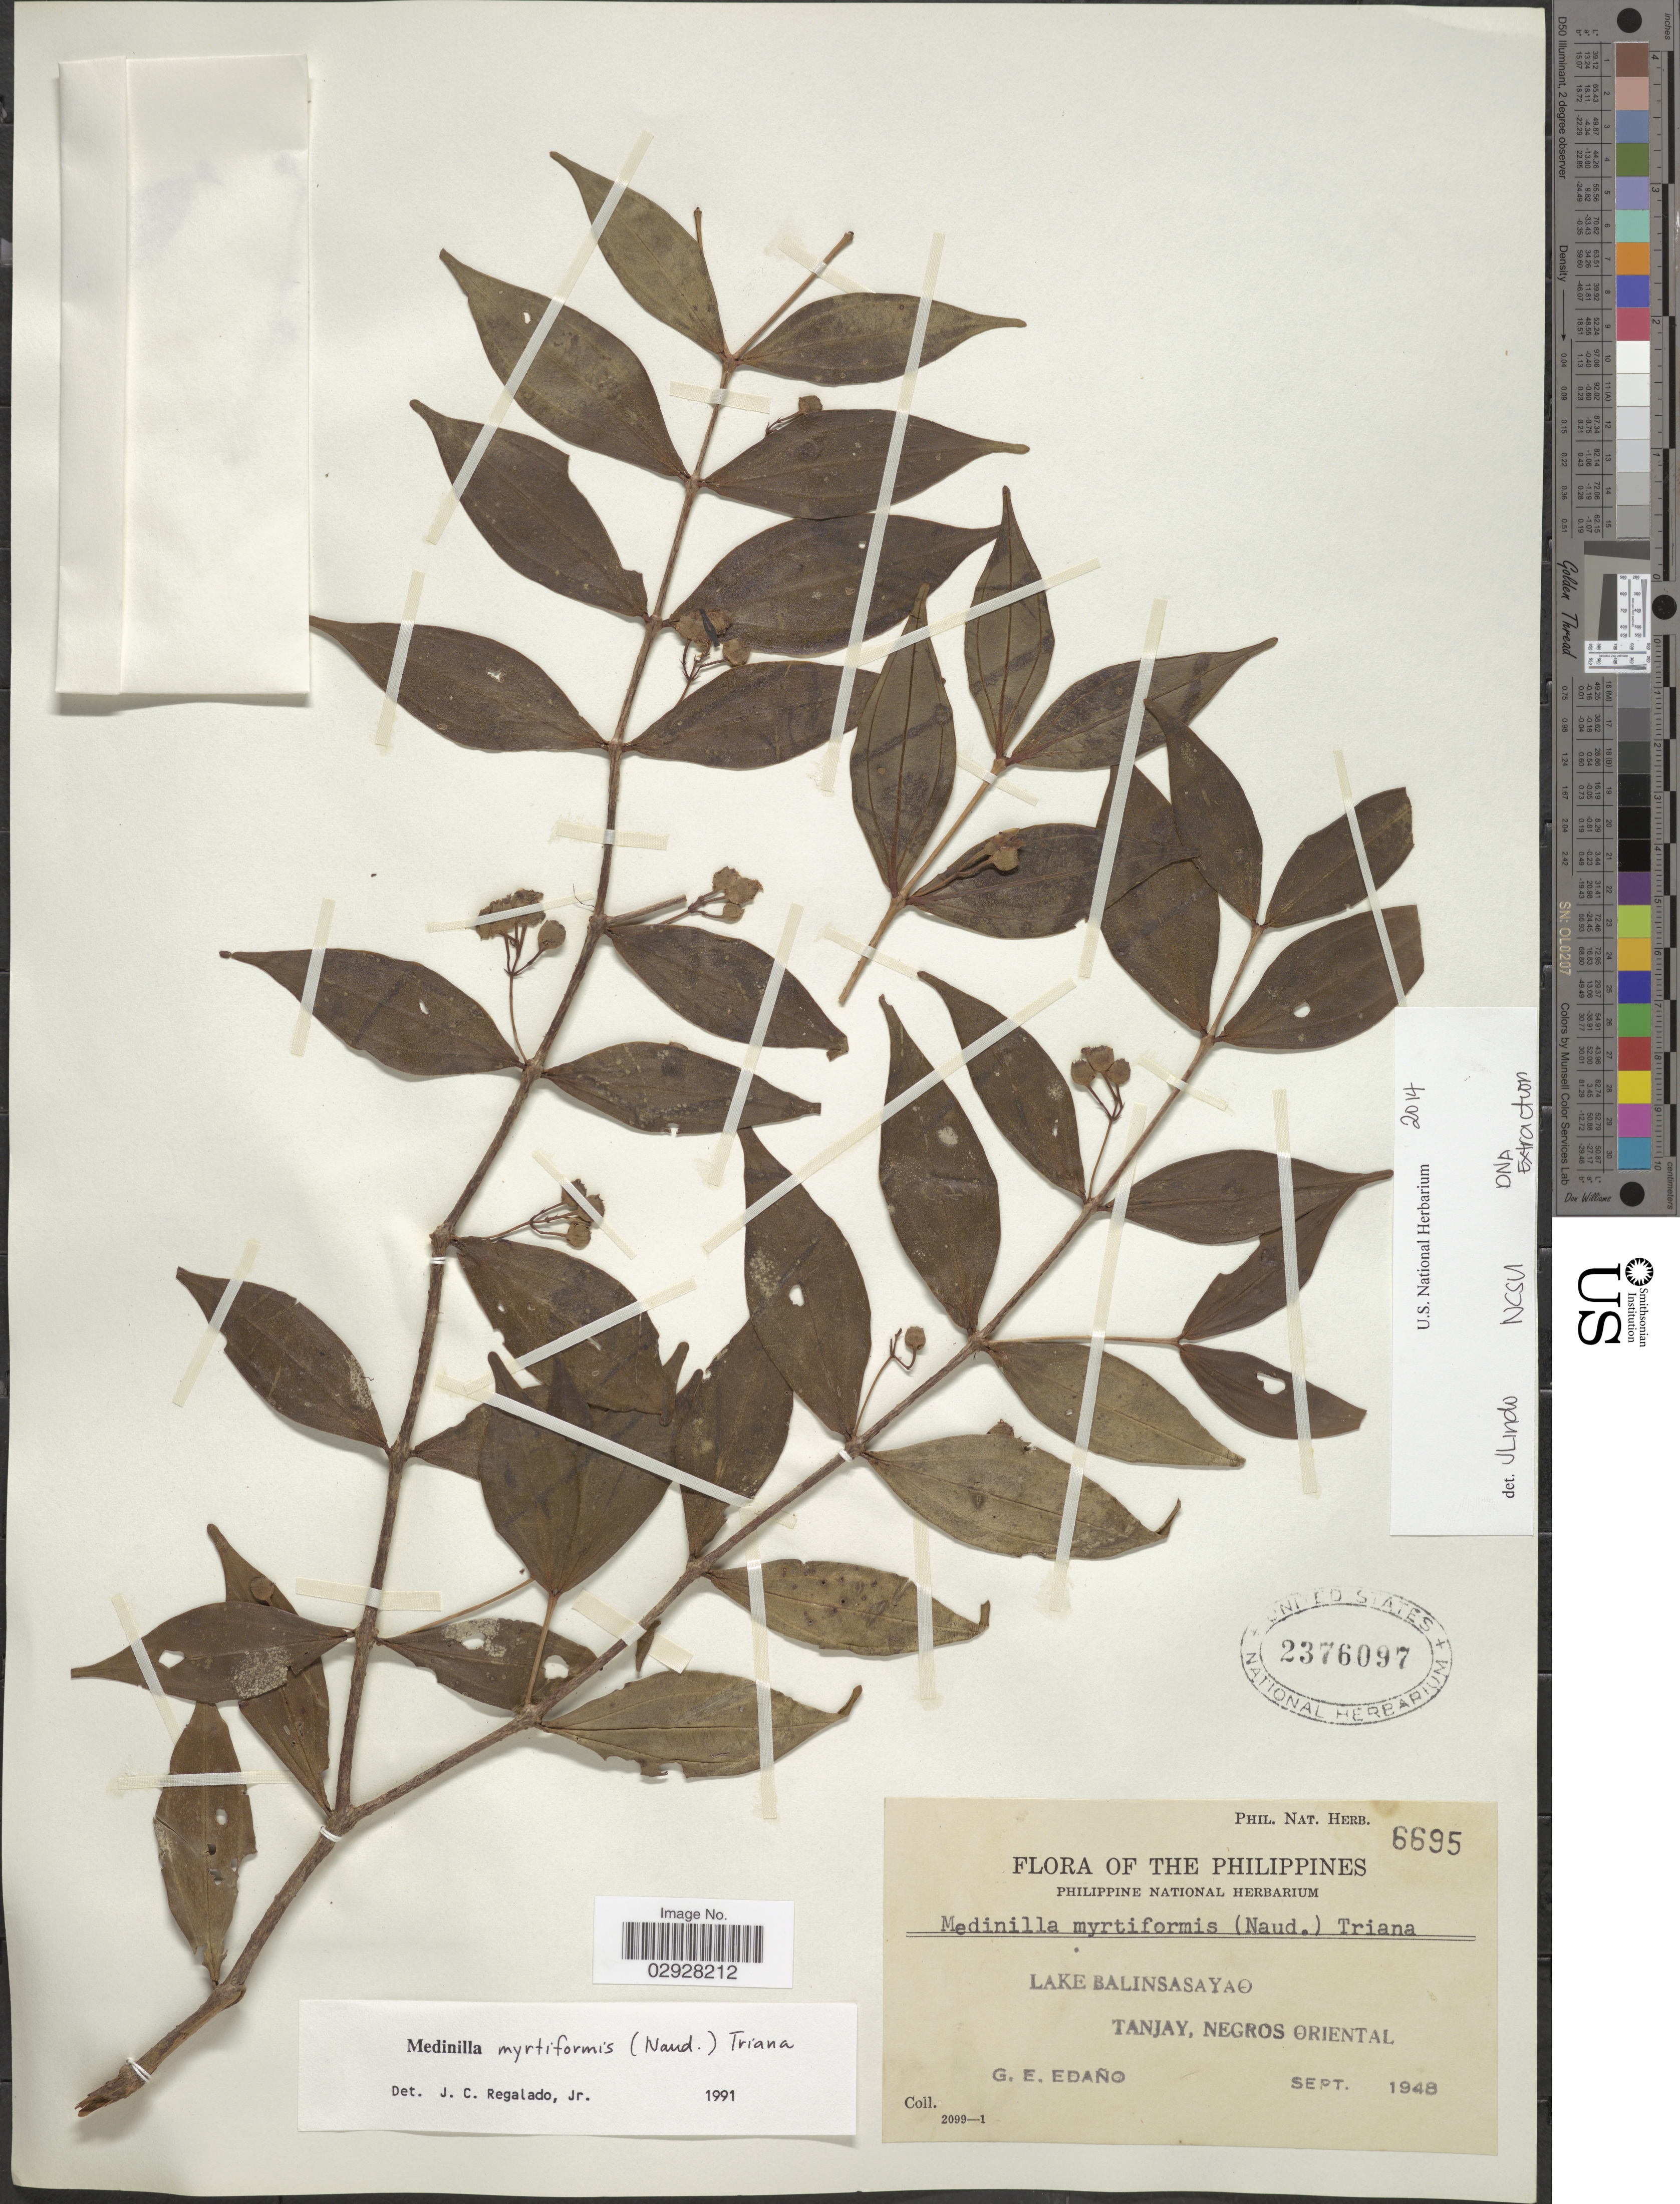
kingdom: Plantae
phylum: Tracheophyta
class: Magnoliopsida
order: Myrtales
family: Melastomataceae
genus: Medinilla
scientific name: Medinilla myrtiformis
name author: (Naudin) Triana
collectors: G. E. Edaño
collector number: Phil.Nat.Herb. 6695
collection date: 1948-09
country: Philippines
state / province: Central Visayas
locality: Lake Balinsasayao, Tanjay, Negros Oriental.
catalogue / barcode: US 2376097